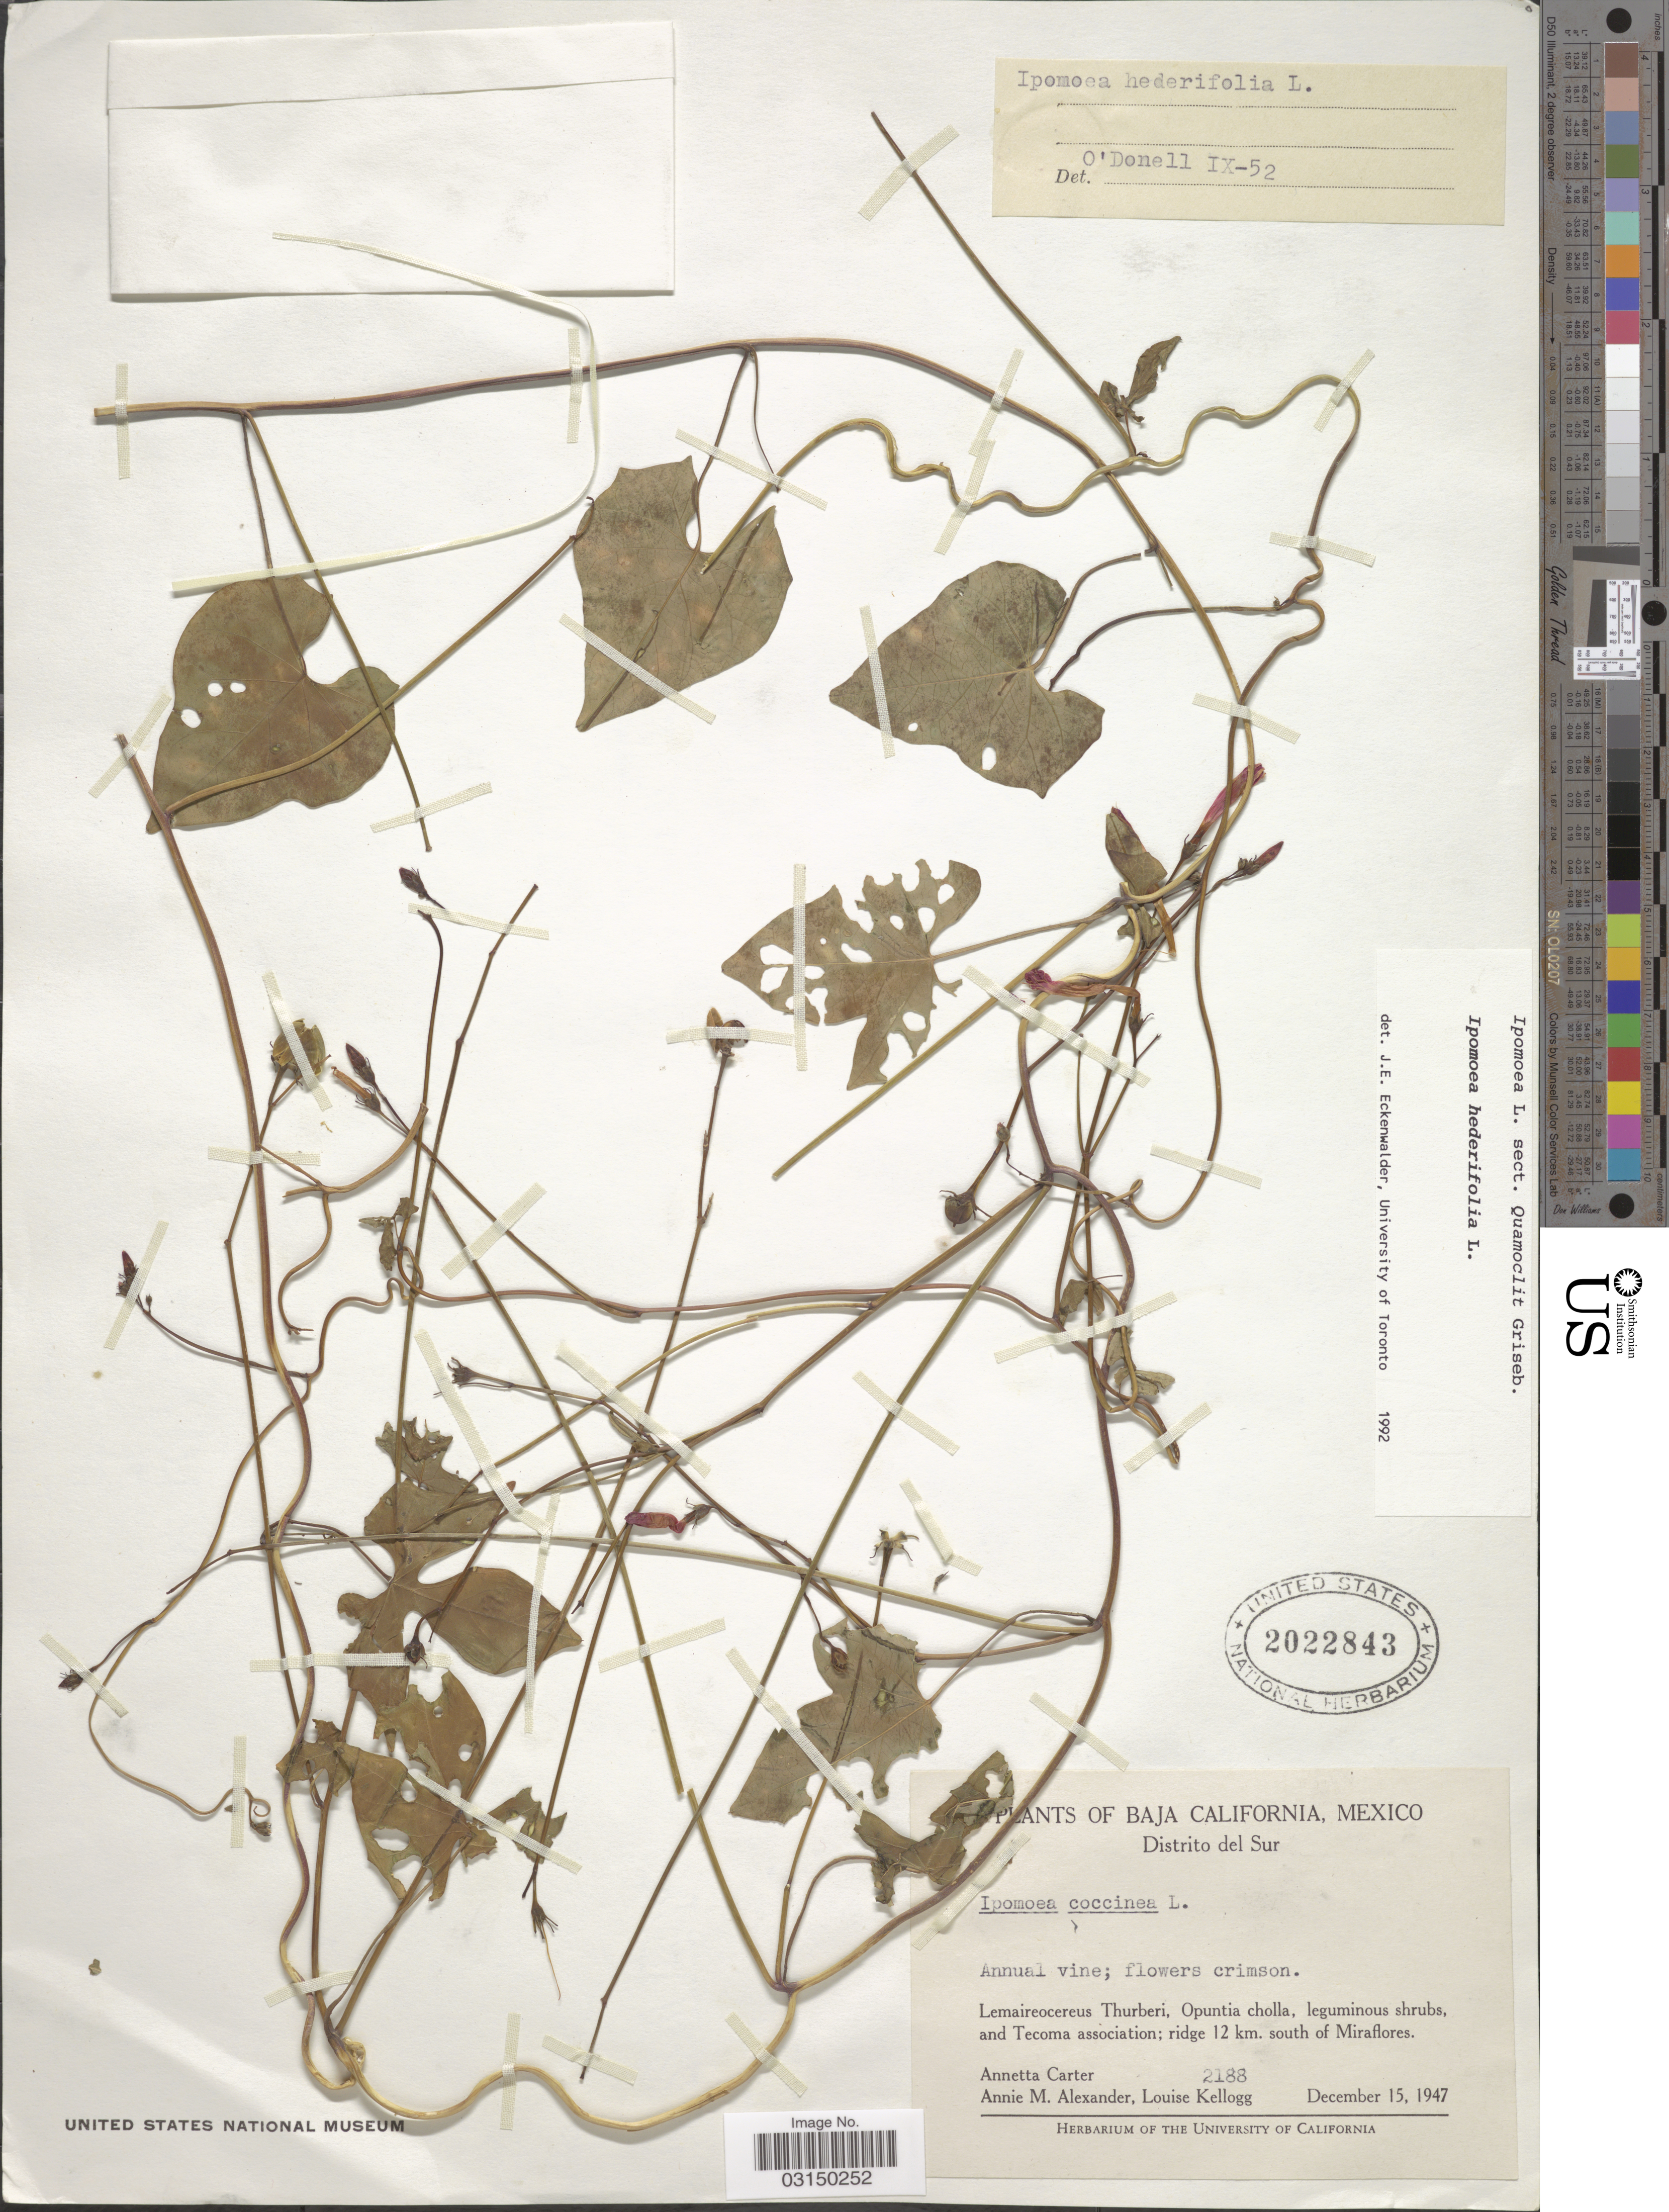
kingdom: Plantae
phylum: Tracheophyta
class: Magnoliopsida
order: Solanales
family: Convolvulaceae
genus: Ipomoea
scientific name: Ipomoea hederifolia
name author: L.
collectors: A. Carter, A. M. Alexander & L. Kellogg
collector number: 2188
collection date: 1947-12-15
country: Mexico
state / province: Baja California Sur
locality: Distrito del Sur. Ridge 12 km. south of Miraflores.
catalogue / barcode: US 2022843